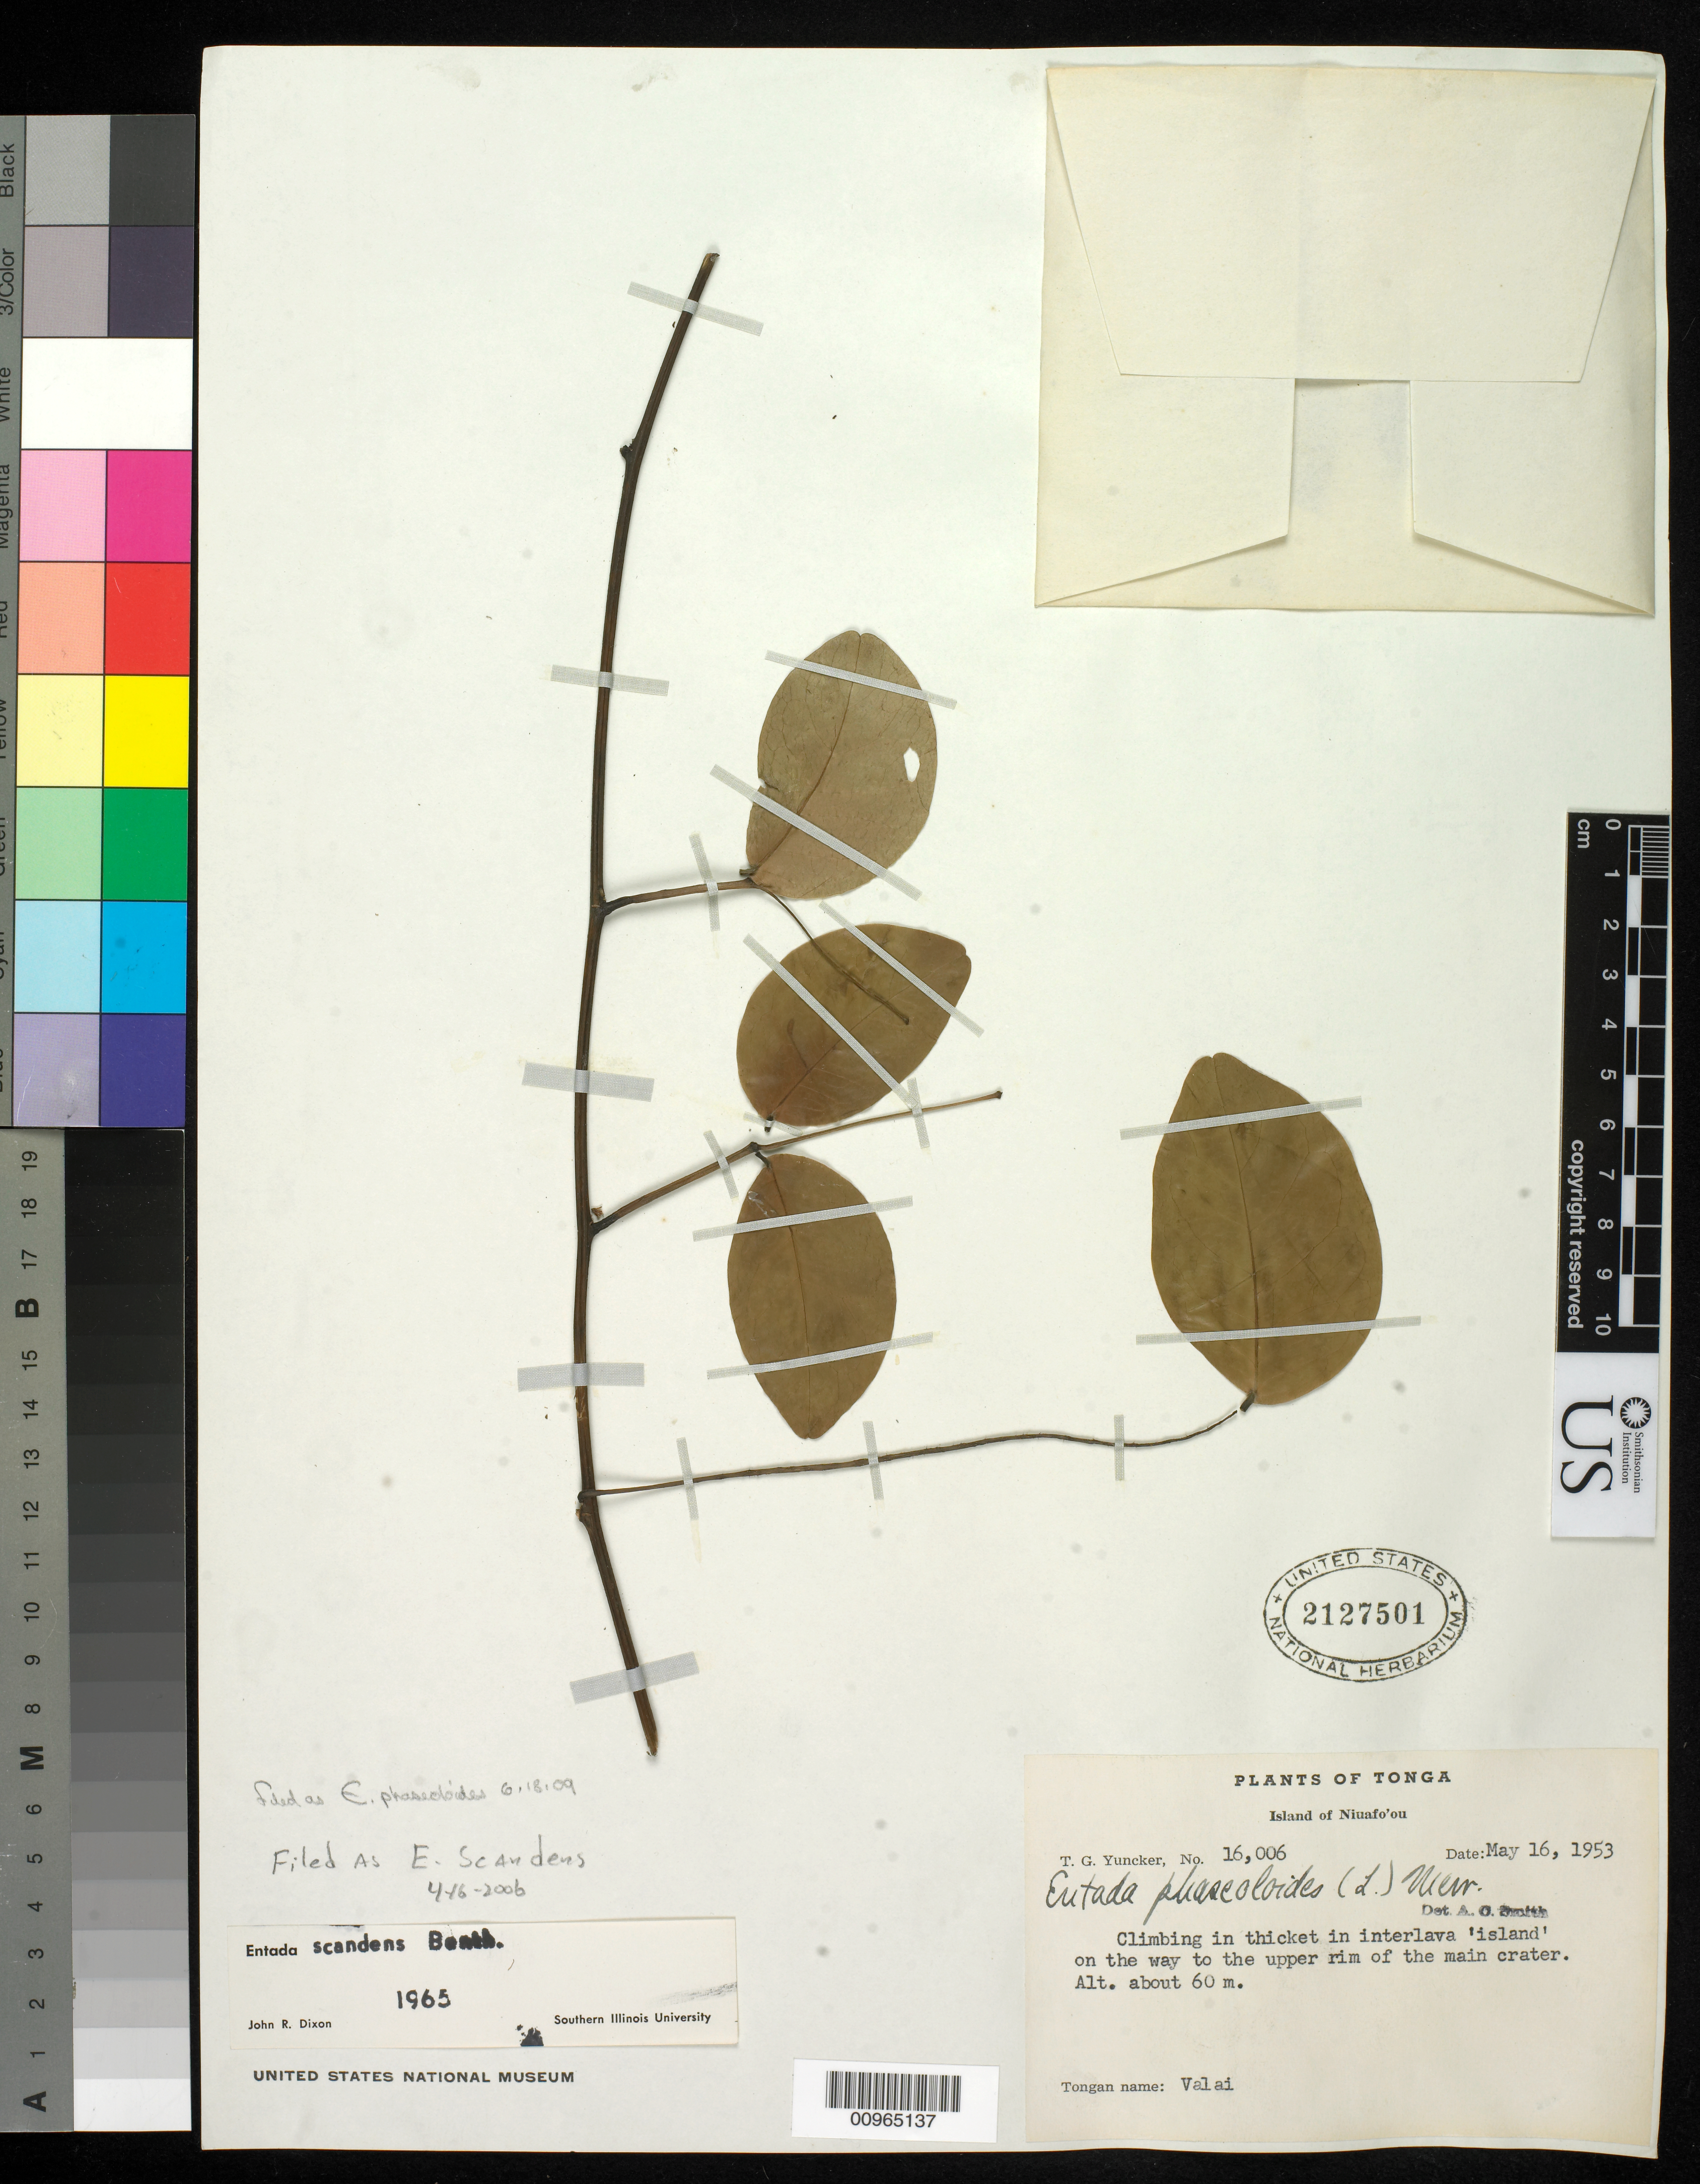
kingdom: Plantae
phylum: Tracheophyta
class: Magnoliopsida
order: Fabales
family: Fabaceae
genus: Entada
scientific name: Entada phaseoloides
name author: (L.) Merr.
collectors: T. G. Yuncker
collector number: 16006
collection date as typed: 16 May 1953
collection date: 1953-05-16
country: Tonga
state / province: Tonga Outliers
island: Niuafo'ou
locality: Climbing in thicket in interlava 'island' on way to upper rim of main crater.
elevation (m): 60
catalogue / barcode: US 2127501